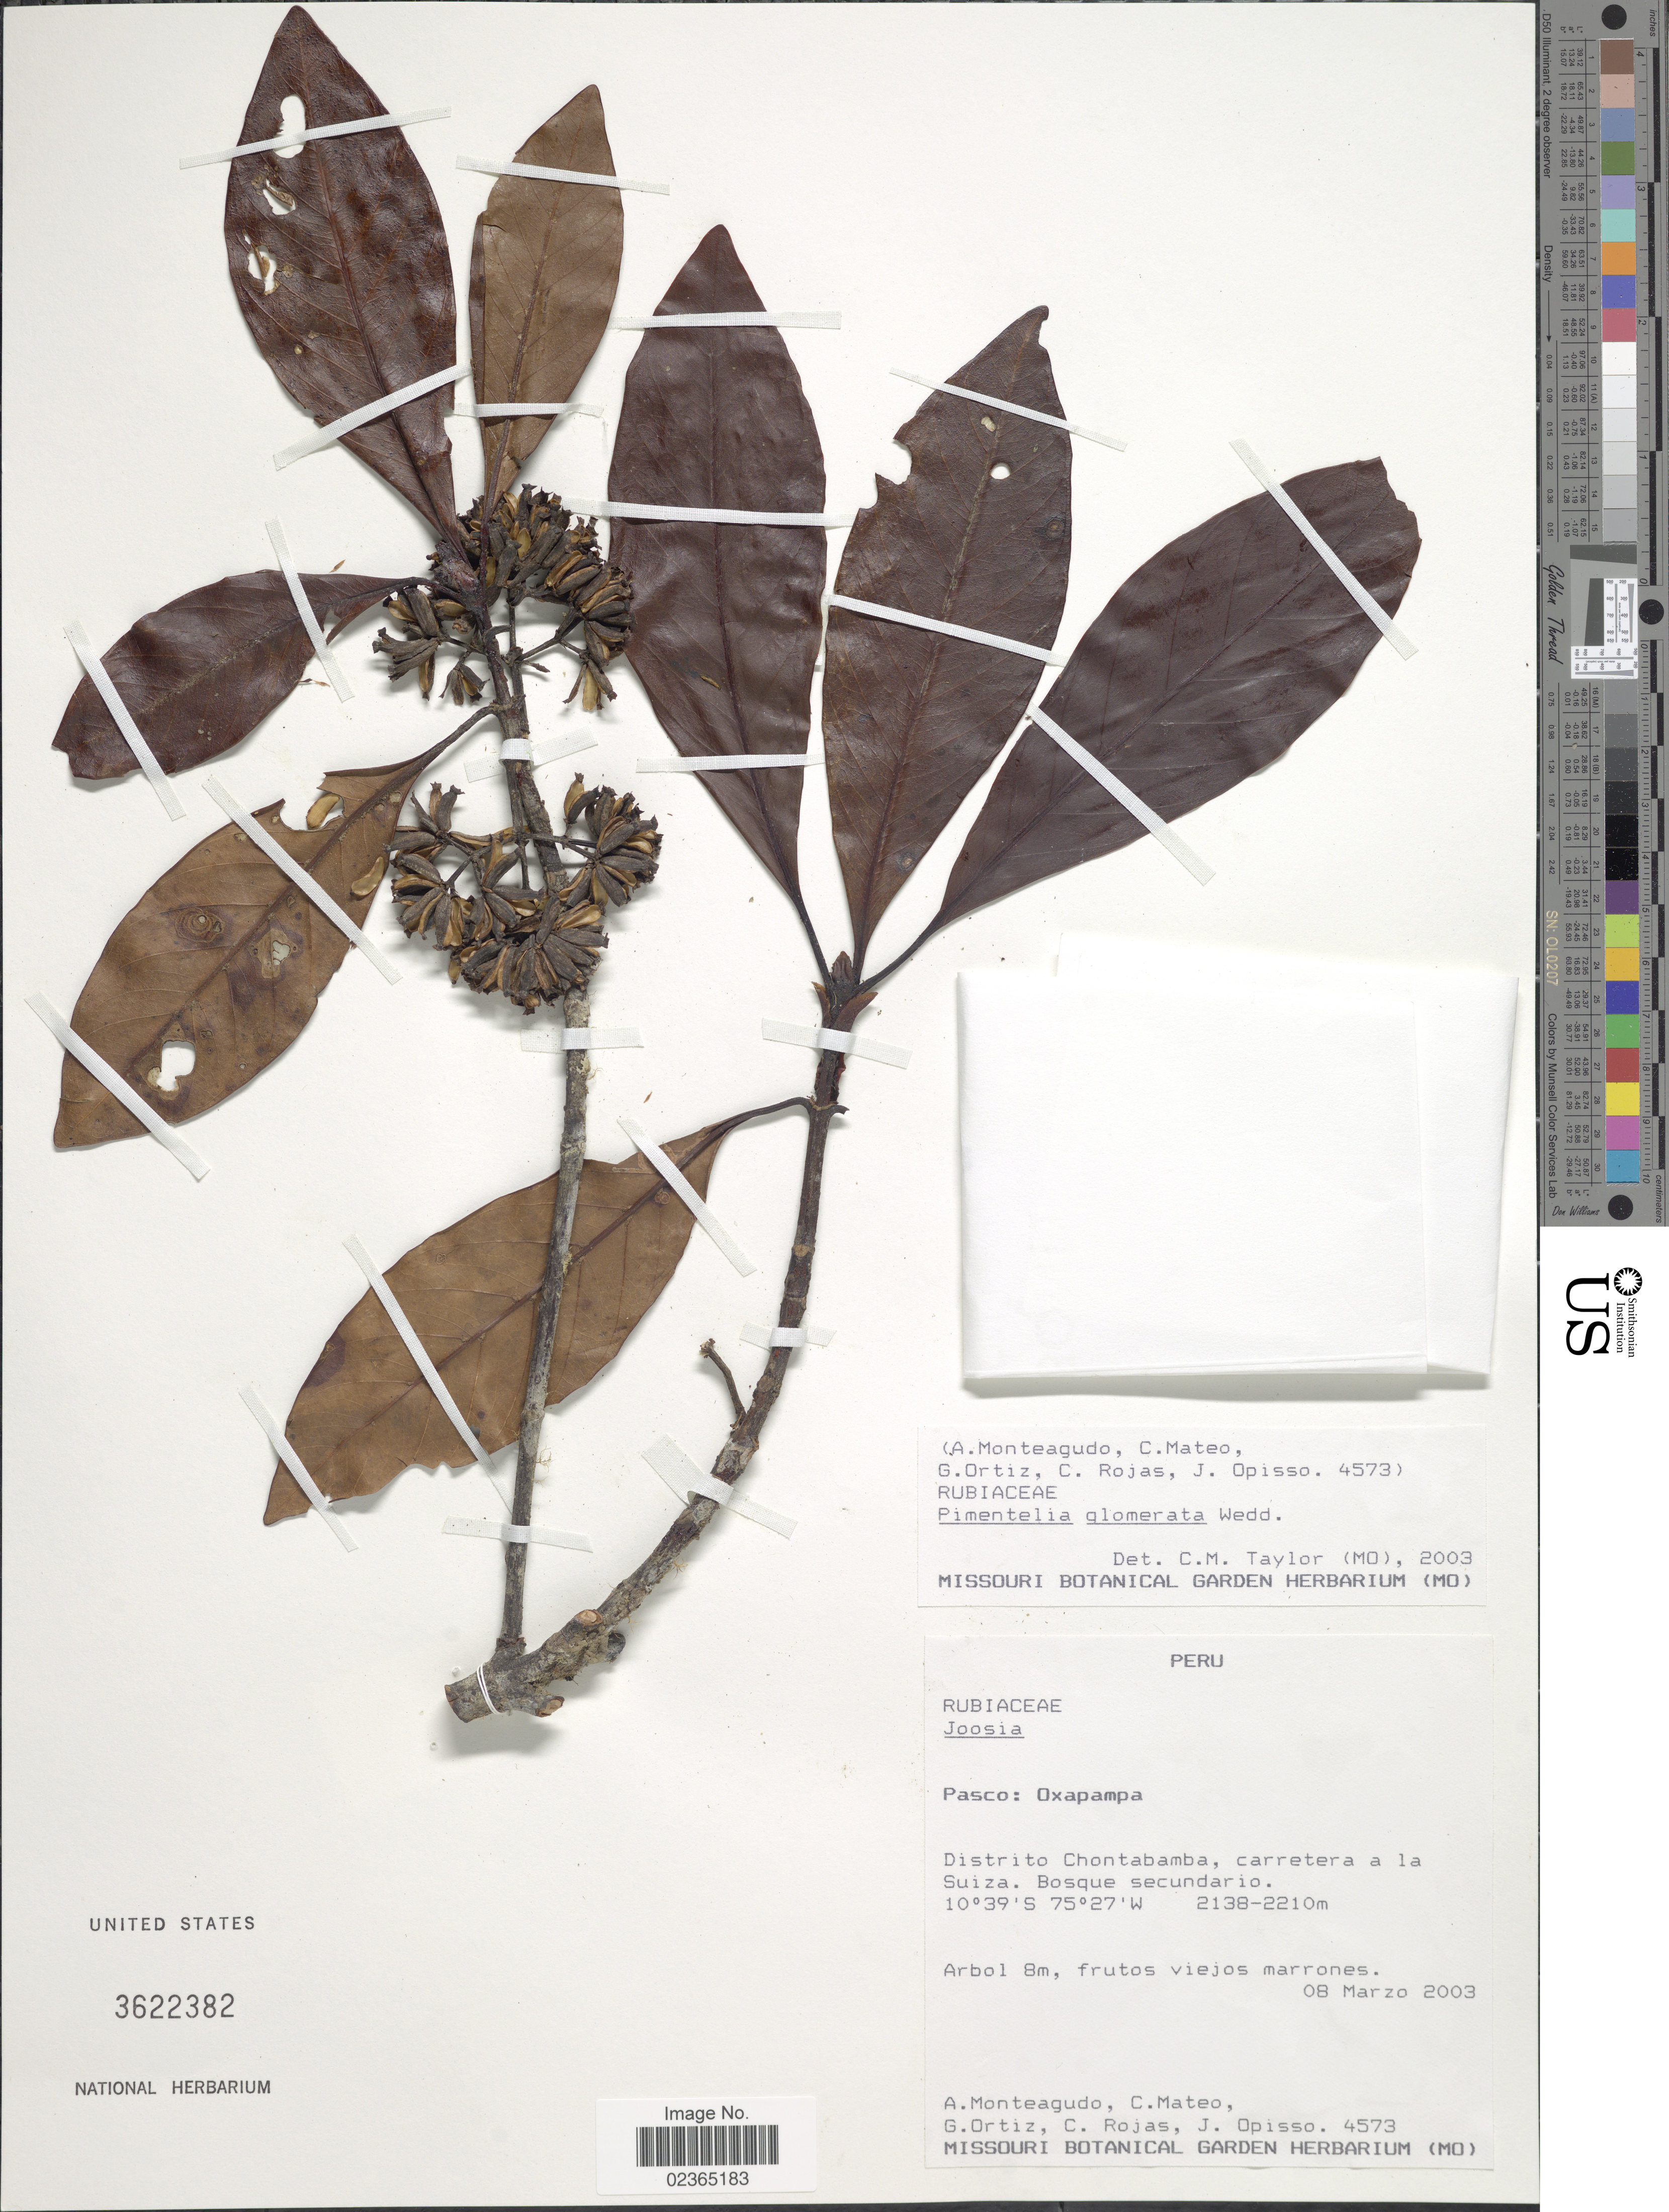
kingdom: Plantae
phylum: Tracheophyta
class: Magnoliopsida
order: Gentianales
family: Rubiaceae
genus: Pimentelia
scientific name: Pimentelia glomerata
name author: Wedd.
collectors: A. Monteagudo, C. Mateo, G. Ortiz, C. Rojas & J. Opisso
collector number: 4573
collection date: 2003-03-08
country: Peru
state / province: Pasco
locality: Oxapampa, Distrito Chontabamba, carretera a la Suiza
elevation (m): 2138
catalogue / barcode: US 3622382